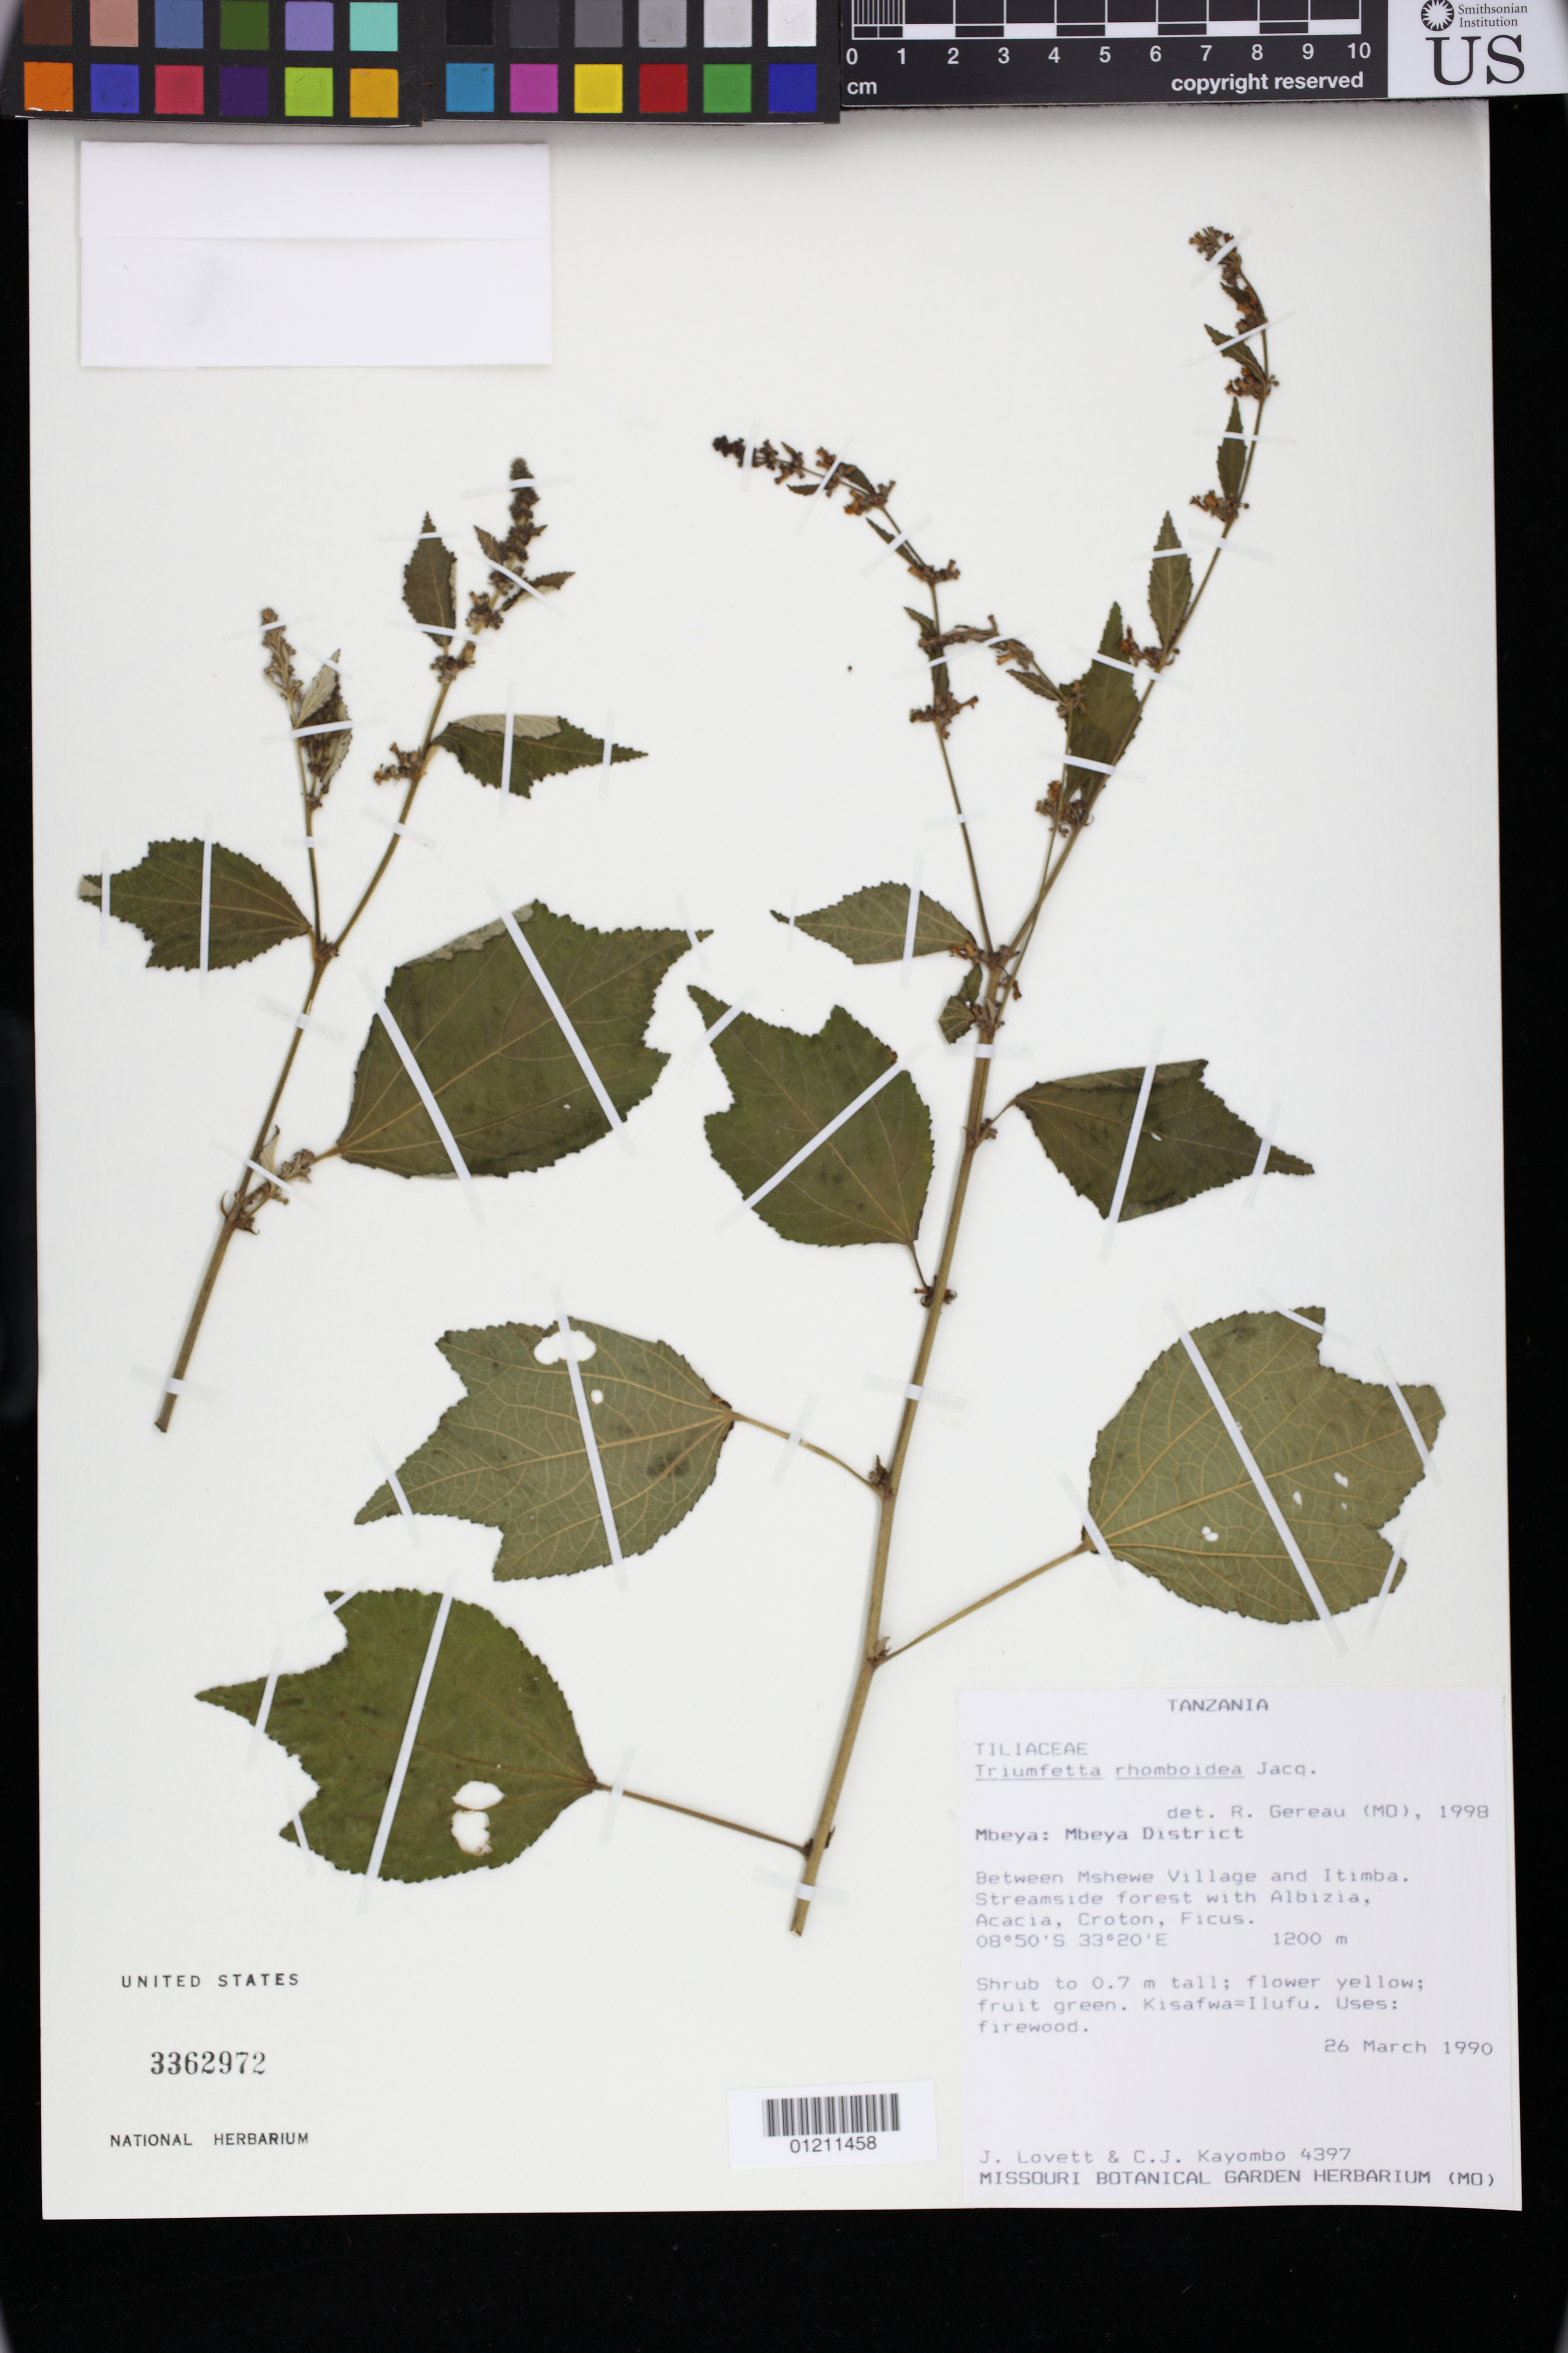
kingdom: Plantae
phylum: Tracheophyta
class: Magnoliopsida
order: Malvales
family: Malvaceae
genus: Triumfetta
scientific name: Triumfetta rhomboidea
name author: Jacq.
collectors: J. Lovett & C. J. Kayombo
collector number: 4397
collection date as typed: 26 Mar 1990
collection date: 1990-03-26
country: Tanzania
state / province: Mbeya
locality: Mbeya: Myeba District. Between Mshewe Village and Itimba.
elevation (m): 1200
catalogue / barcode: US 3362972